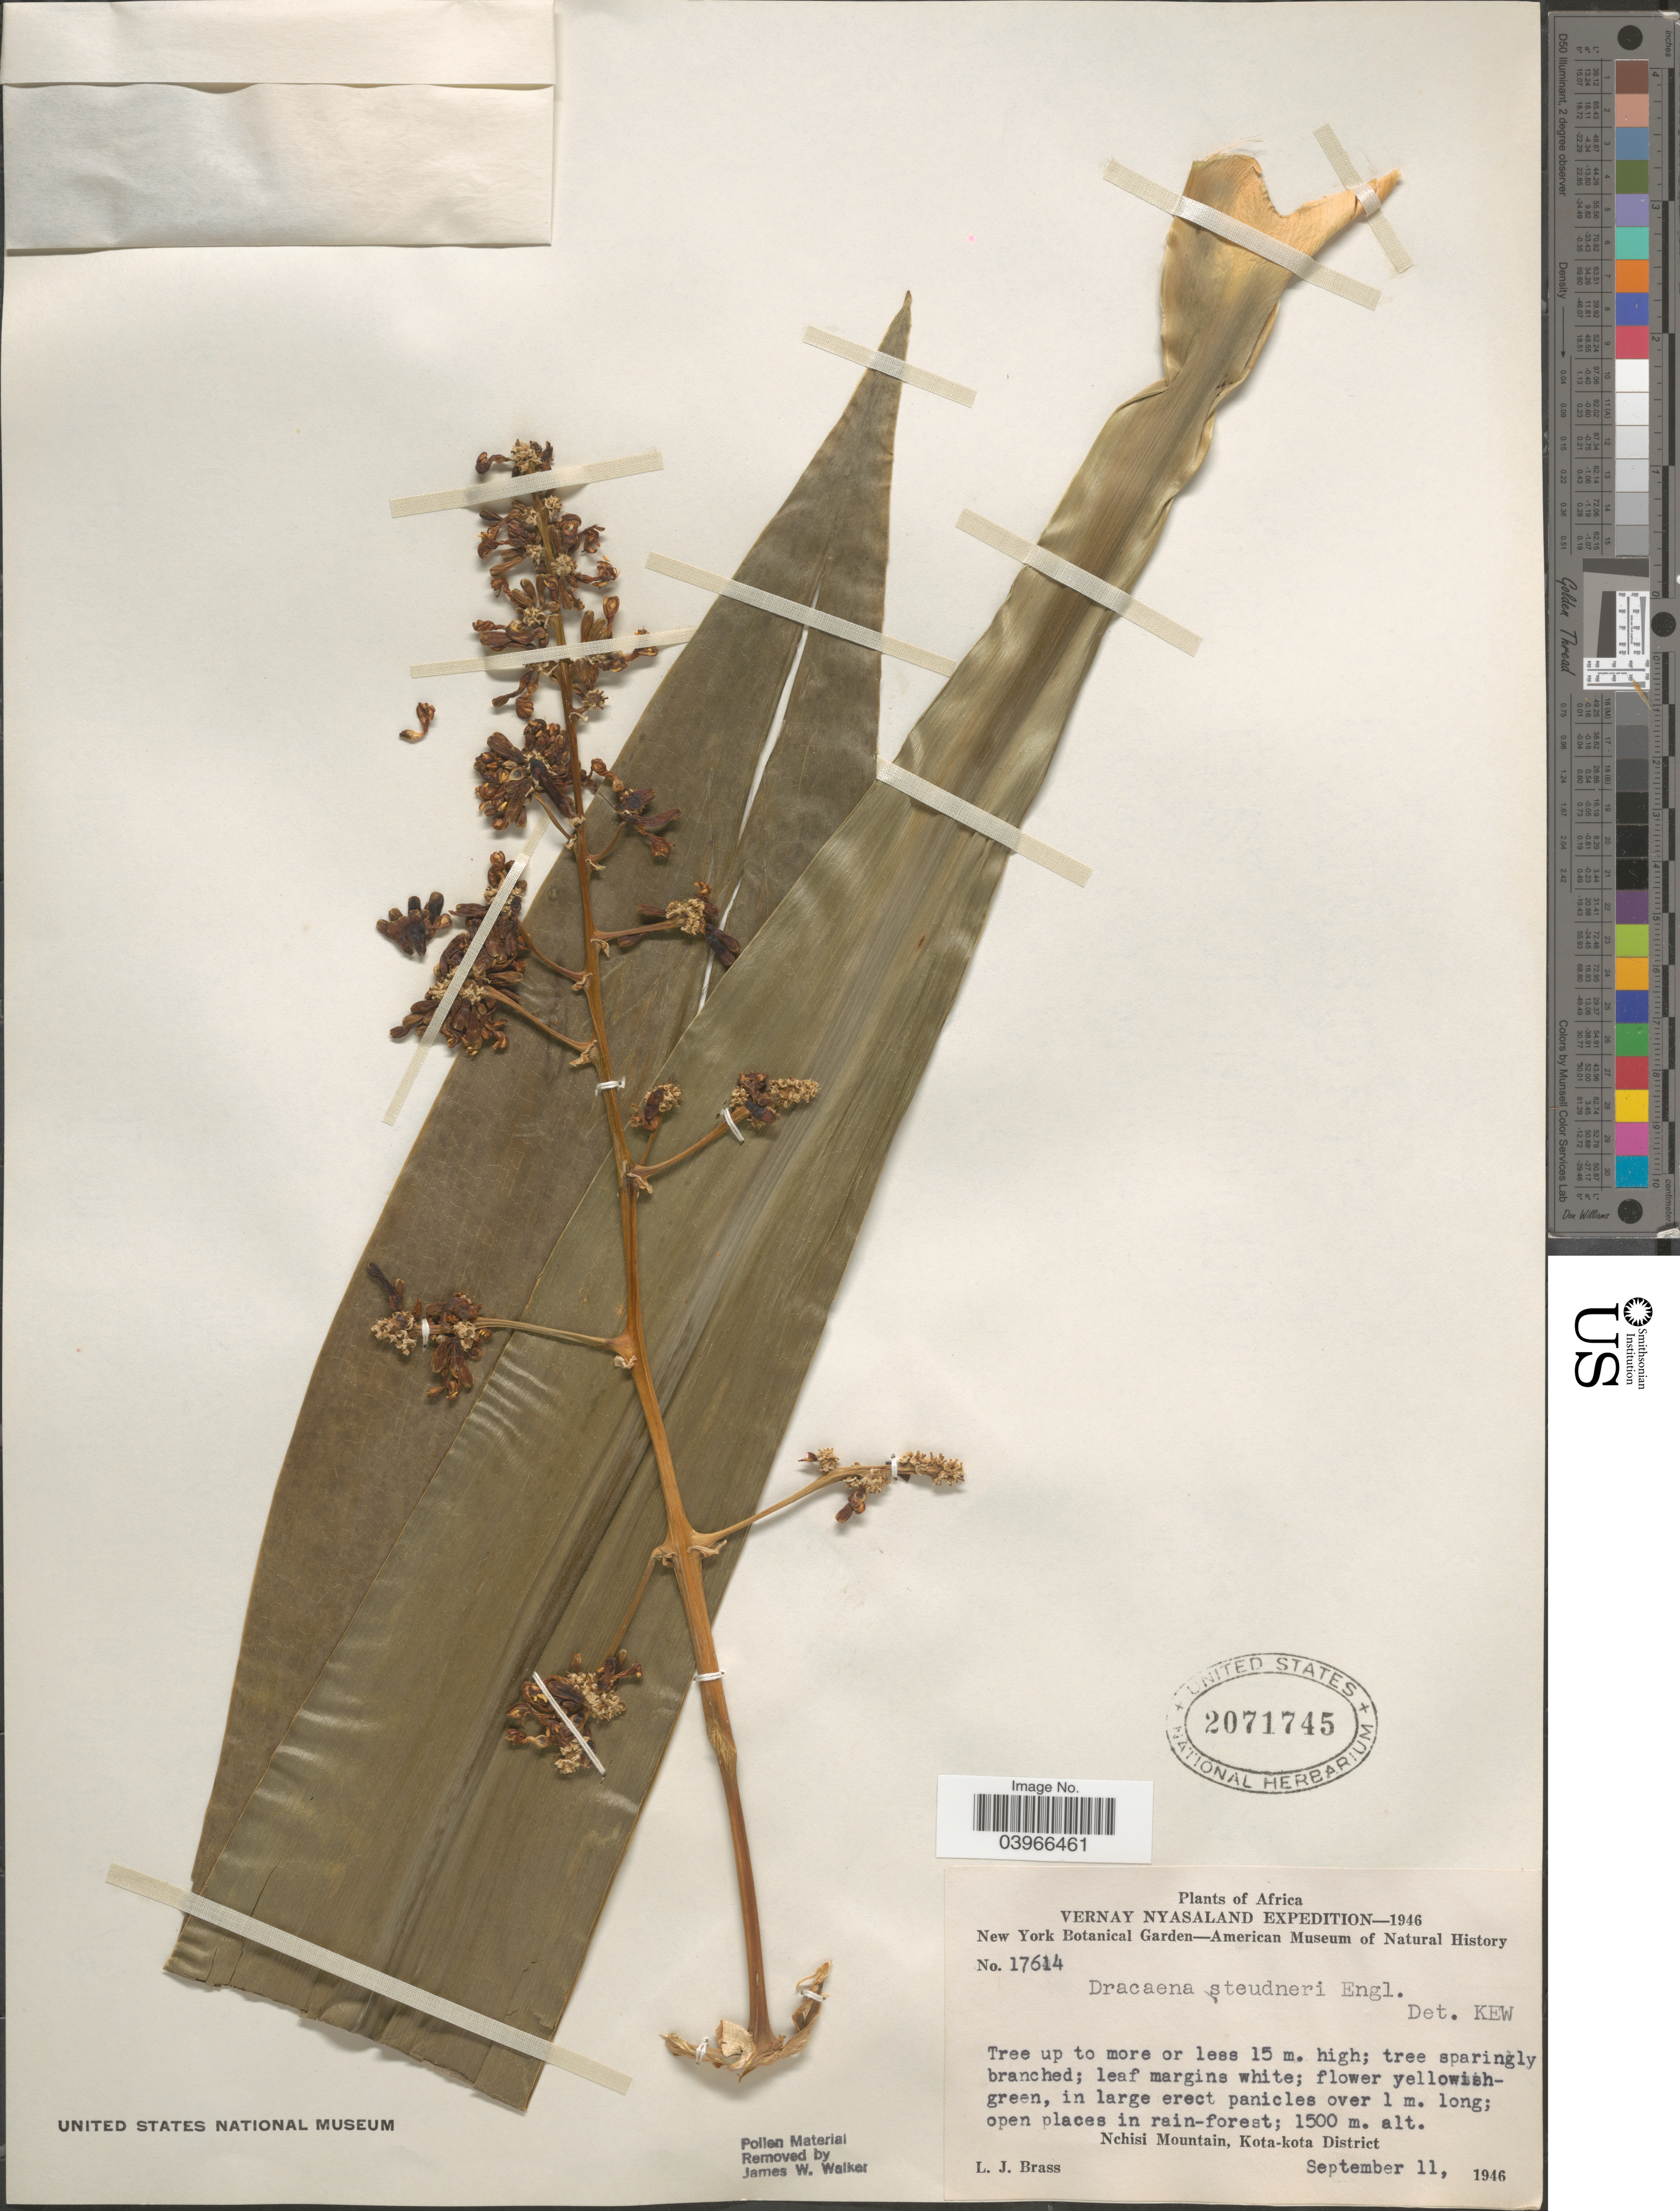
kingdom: Plantae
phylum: Tracheophyta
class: Liliopsida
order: Asparagales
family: Asparagaceae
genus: Dracaena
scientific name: Dracaena steudneri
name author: Engl.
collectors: L. J. Brass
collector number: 17614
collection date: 1946-09-11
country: Malawi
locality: Vernay Nyasaland. Nchisi Mountain, Kota-kota District.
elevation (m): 1500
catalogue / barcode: US 2071745